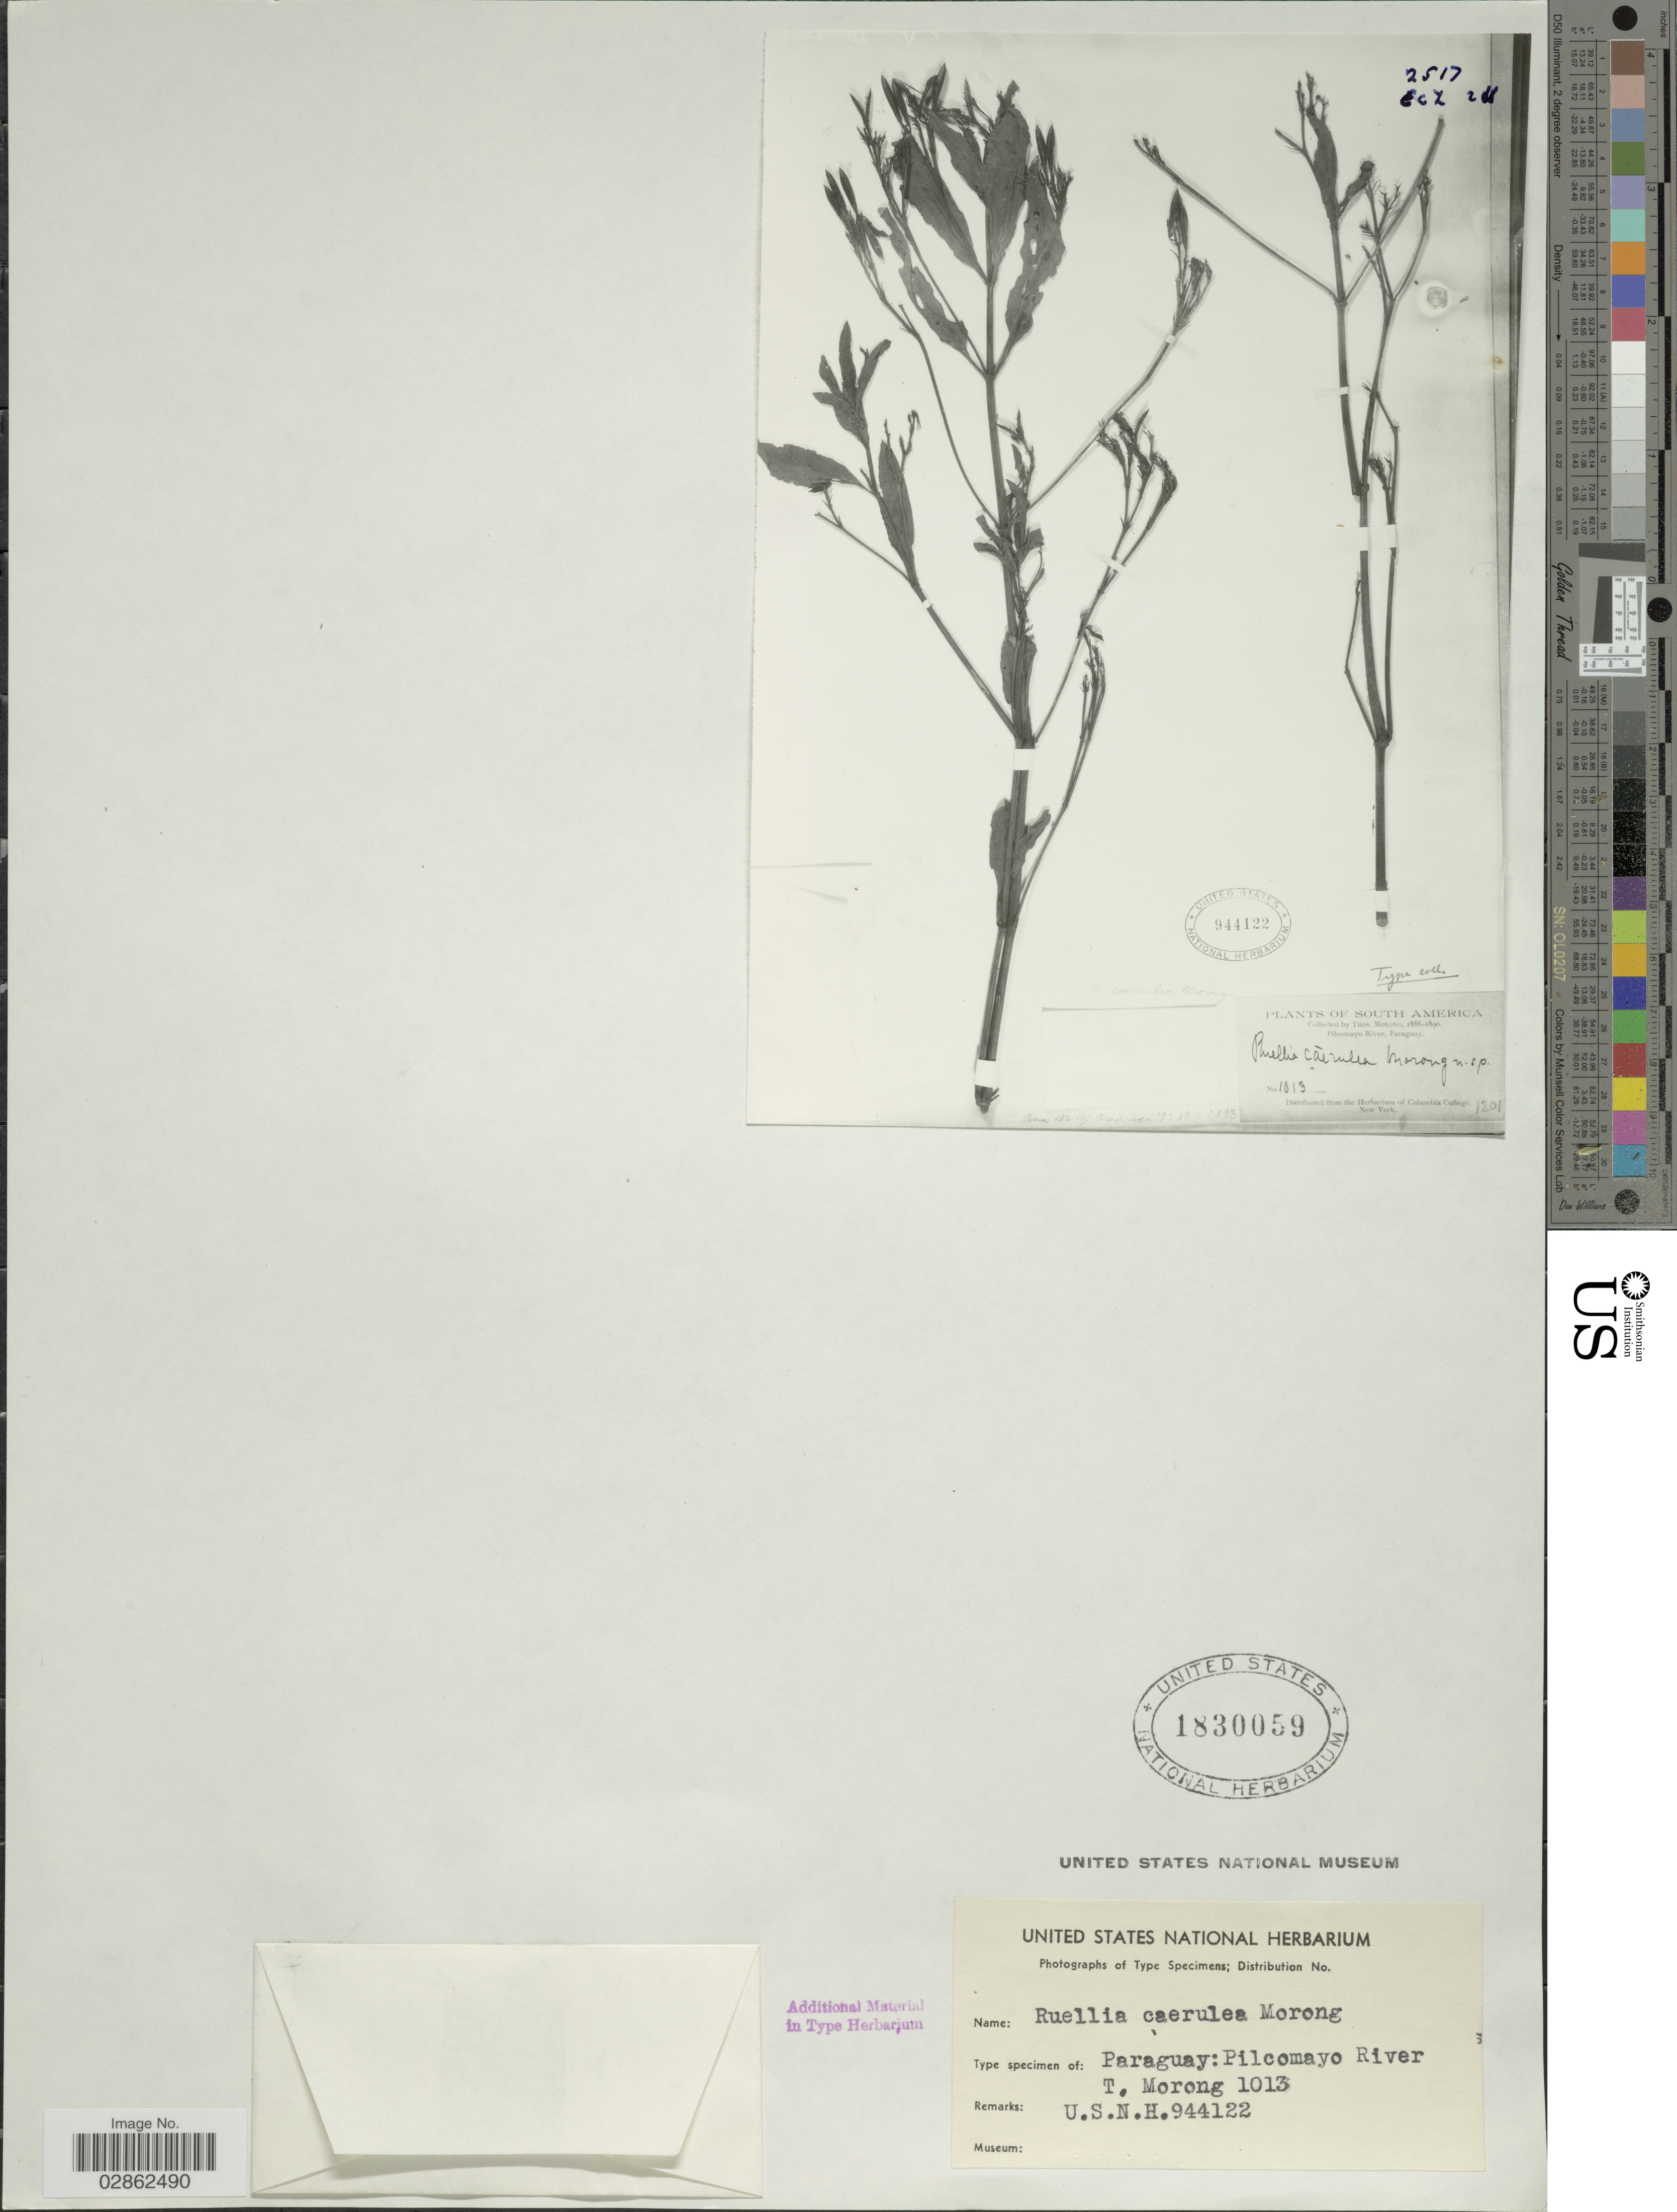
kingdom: Plantae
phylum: Tracheophyta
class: Magnoliopsida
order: Lamiales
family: Acanthaceae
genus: Ruellia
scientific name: Ruellia tweediana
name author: Griseb.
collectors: ex herb. T. Morong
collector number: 1013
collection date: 1888/1890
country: Paraguay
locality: Pilcomayo River.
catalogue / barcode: US 944122